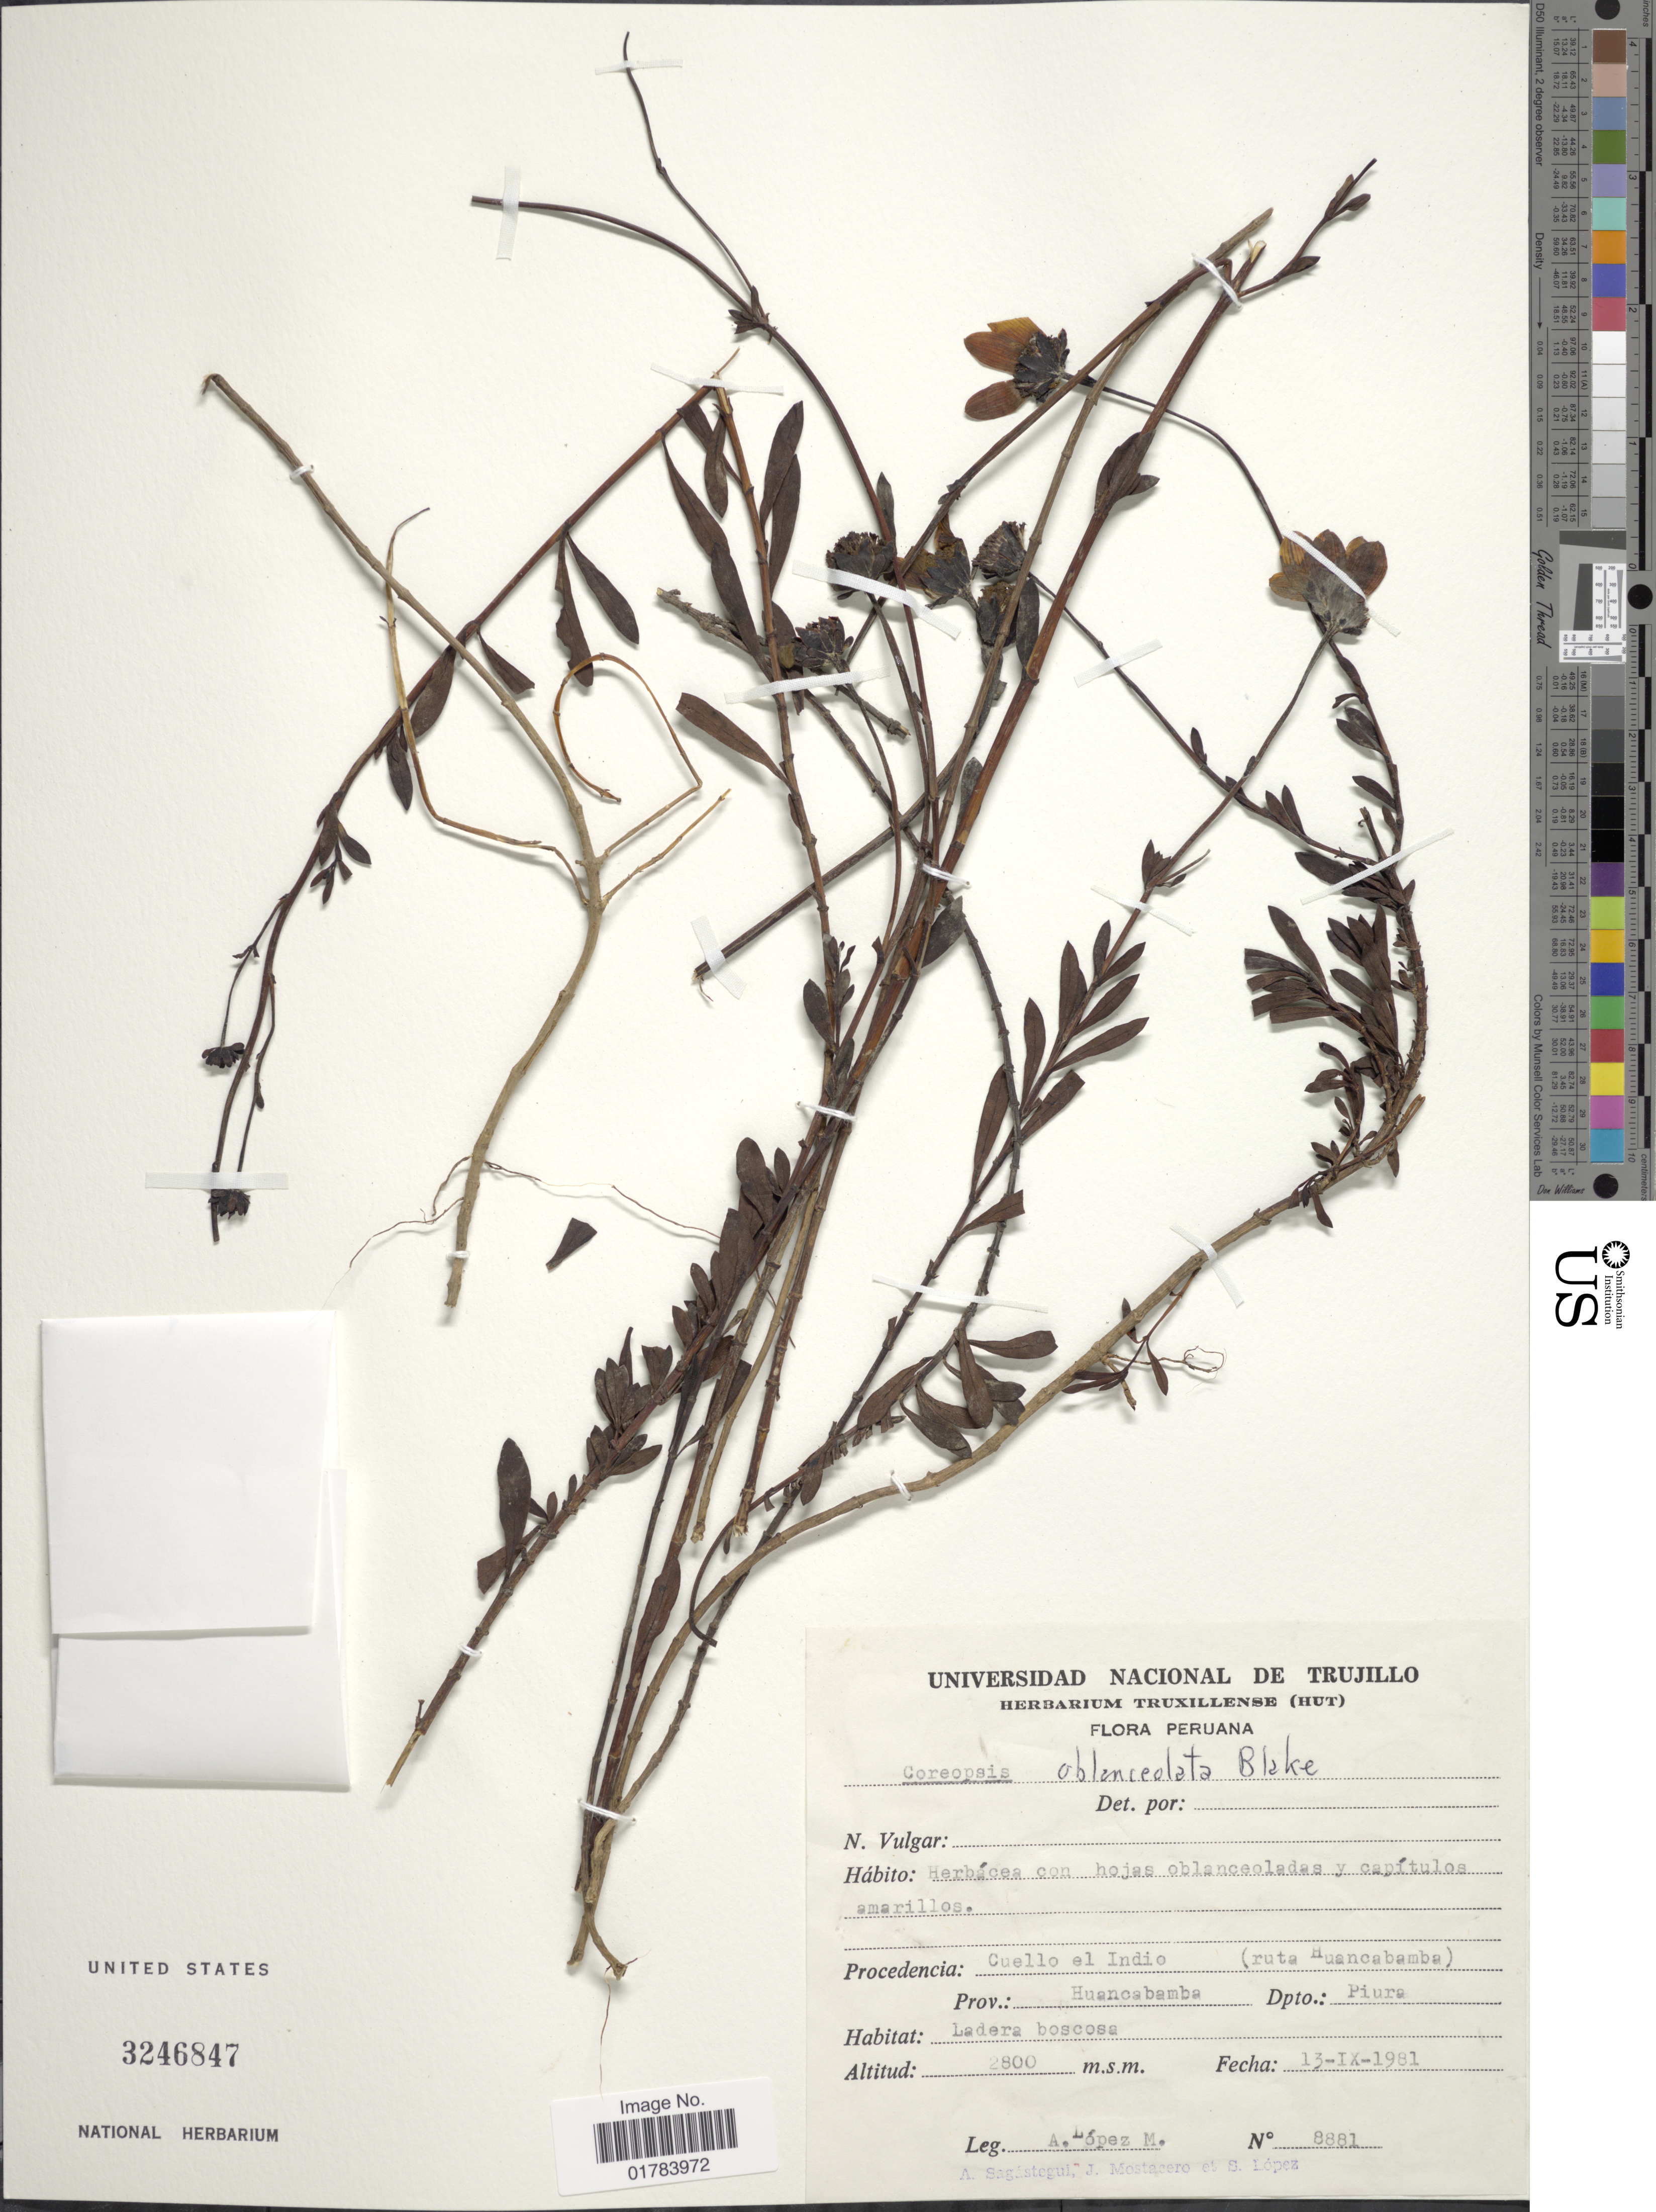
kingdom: Plantae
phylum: Tracheophyta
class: Magnoliopsida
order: Asterales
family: Asteraceae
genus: Coreopsis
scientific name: Coreopsis oblanceolata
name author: S.F. Blake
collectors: A. López M., A. Sagástegui A., J. Mostacero & S. López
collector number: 8881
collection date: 1981-09-13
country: Peru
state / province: Piura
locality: Procedencia: Cuello el Indio (ruta Huancabamba)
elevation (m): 2800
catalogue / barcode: US 3246847